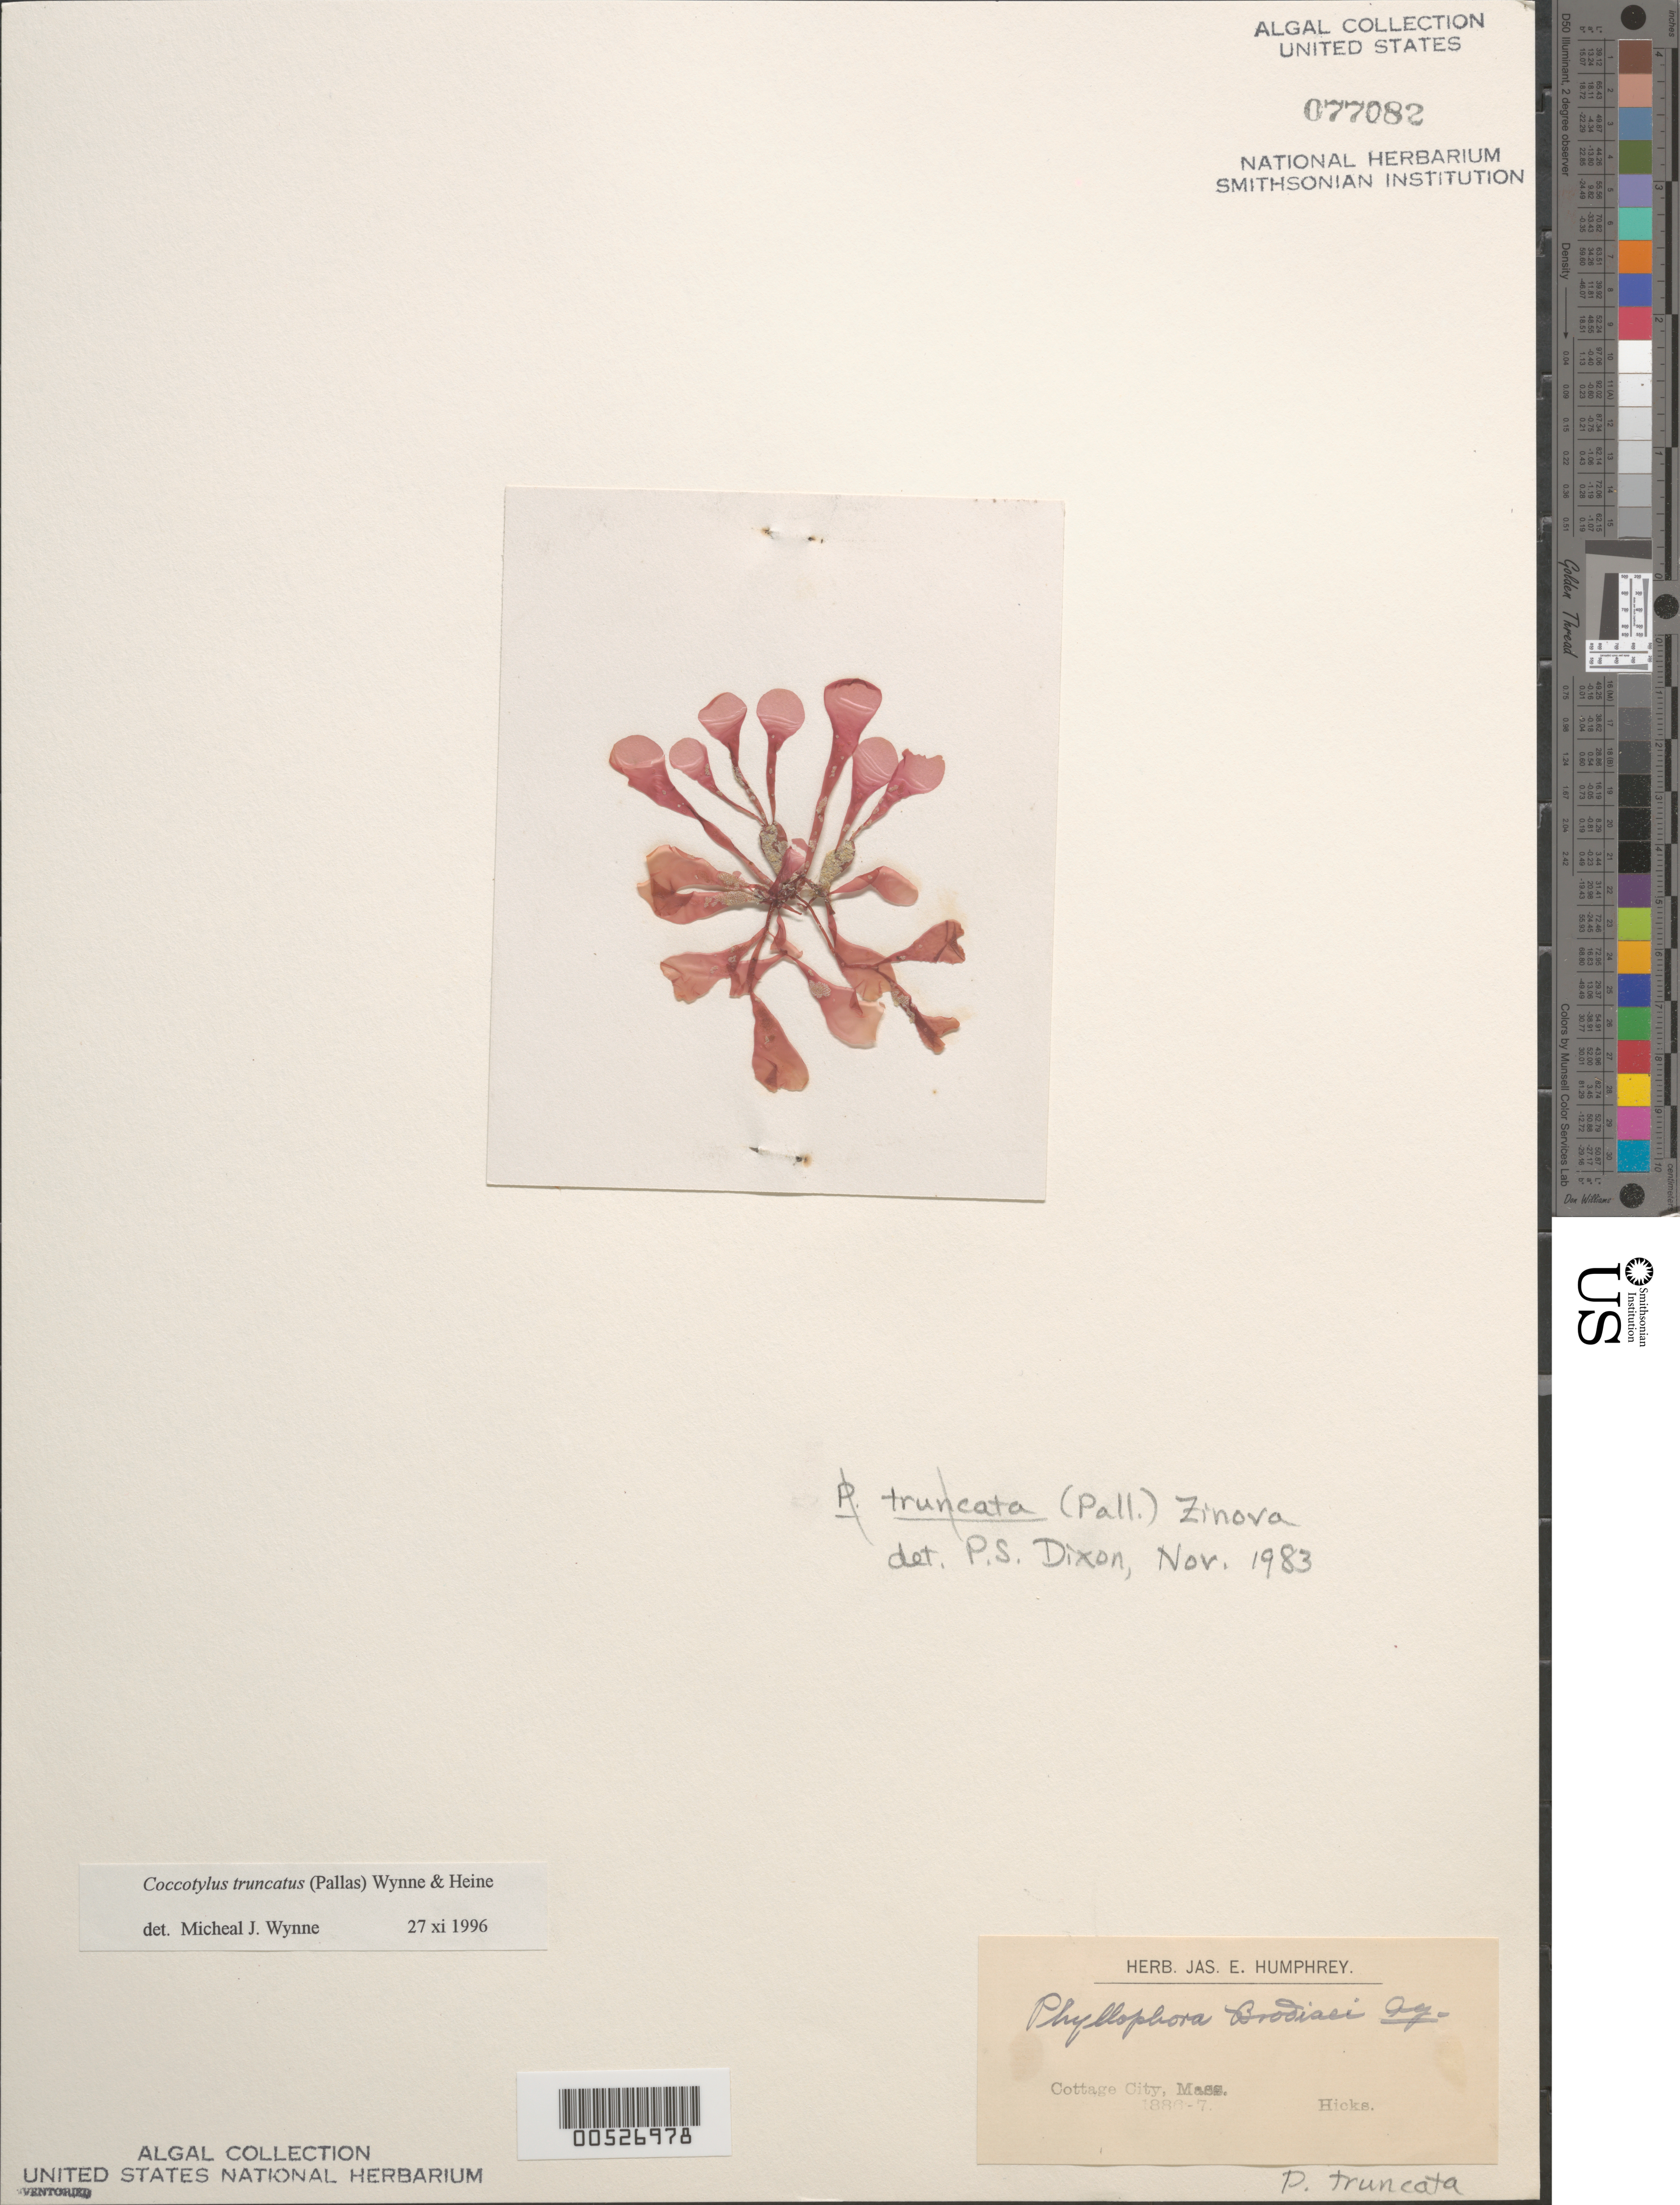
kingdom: Plantae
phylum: Rhodophyta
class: Florideophyceae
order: Gigartinales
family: Phyllophoraceae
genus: Coccotylus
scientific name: Coccotylus truncatus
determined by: Wynne, M. J.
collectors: -. Hicks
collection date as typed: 1886 or -- --- 1887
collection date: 1886 or 1887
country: United States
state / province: Massachusetts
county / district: Dukes County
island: Martha's Vineyard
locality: Cottage City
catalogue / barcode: US 77082